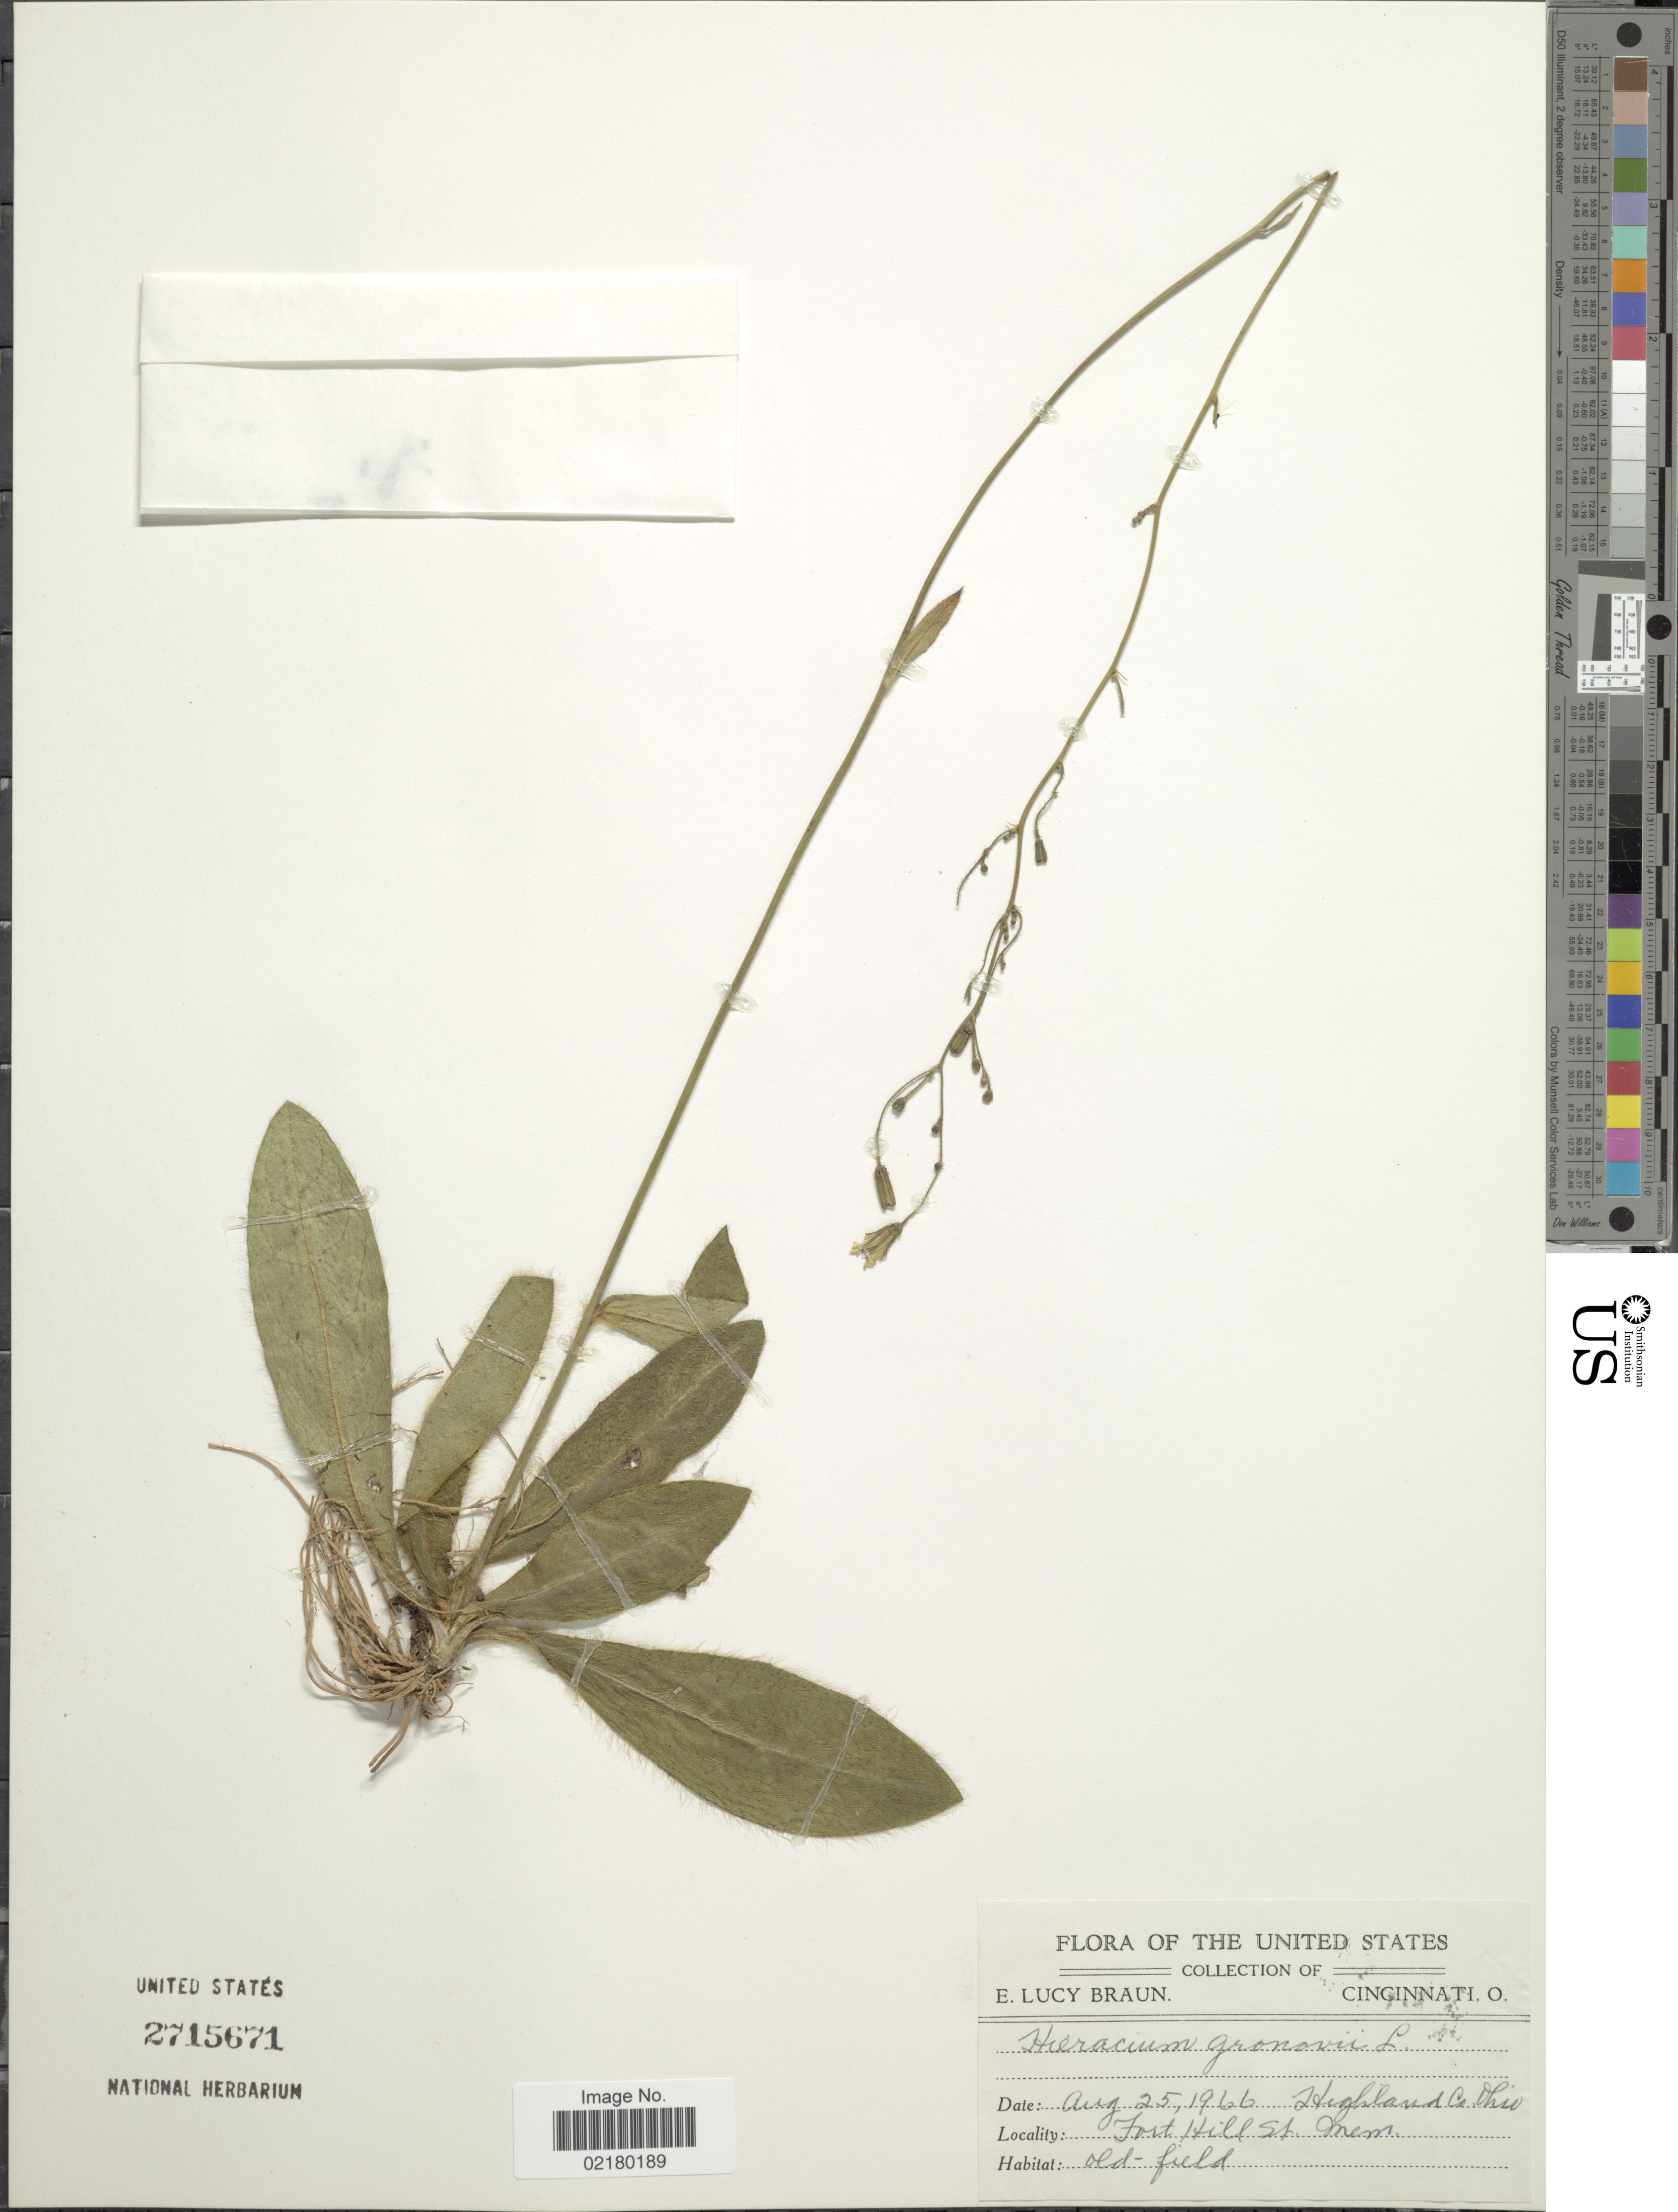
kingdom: Plantae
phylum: Tracheophyta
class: Magnoliopsida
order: Asterales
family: Asteraceae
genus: Hieracium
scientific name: Hieracium gronovii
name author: L.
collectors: E. L. Braun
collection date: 1966-09-25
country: United States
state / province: Ohio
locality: Highland Co, Fort Hill, St. Mem.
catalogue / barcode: US 2715671